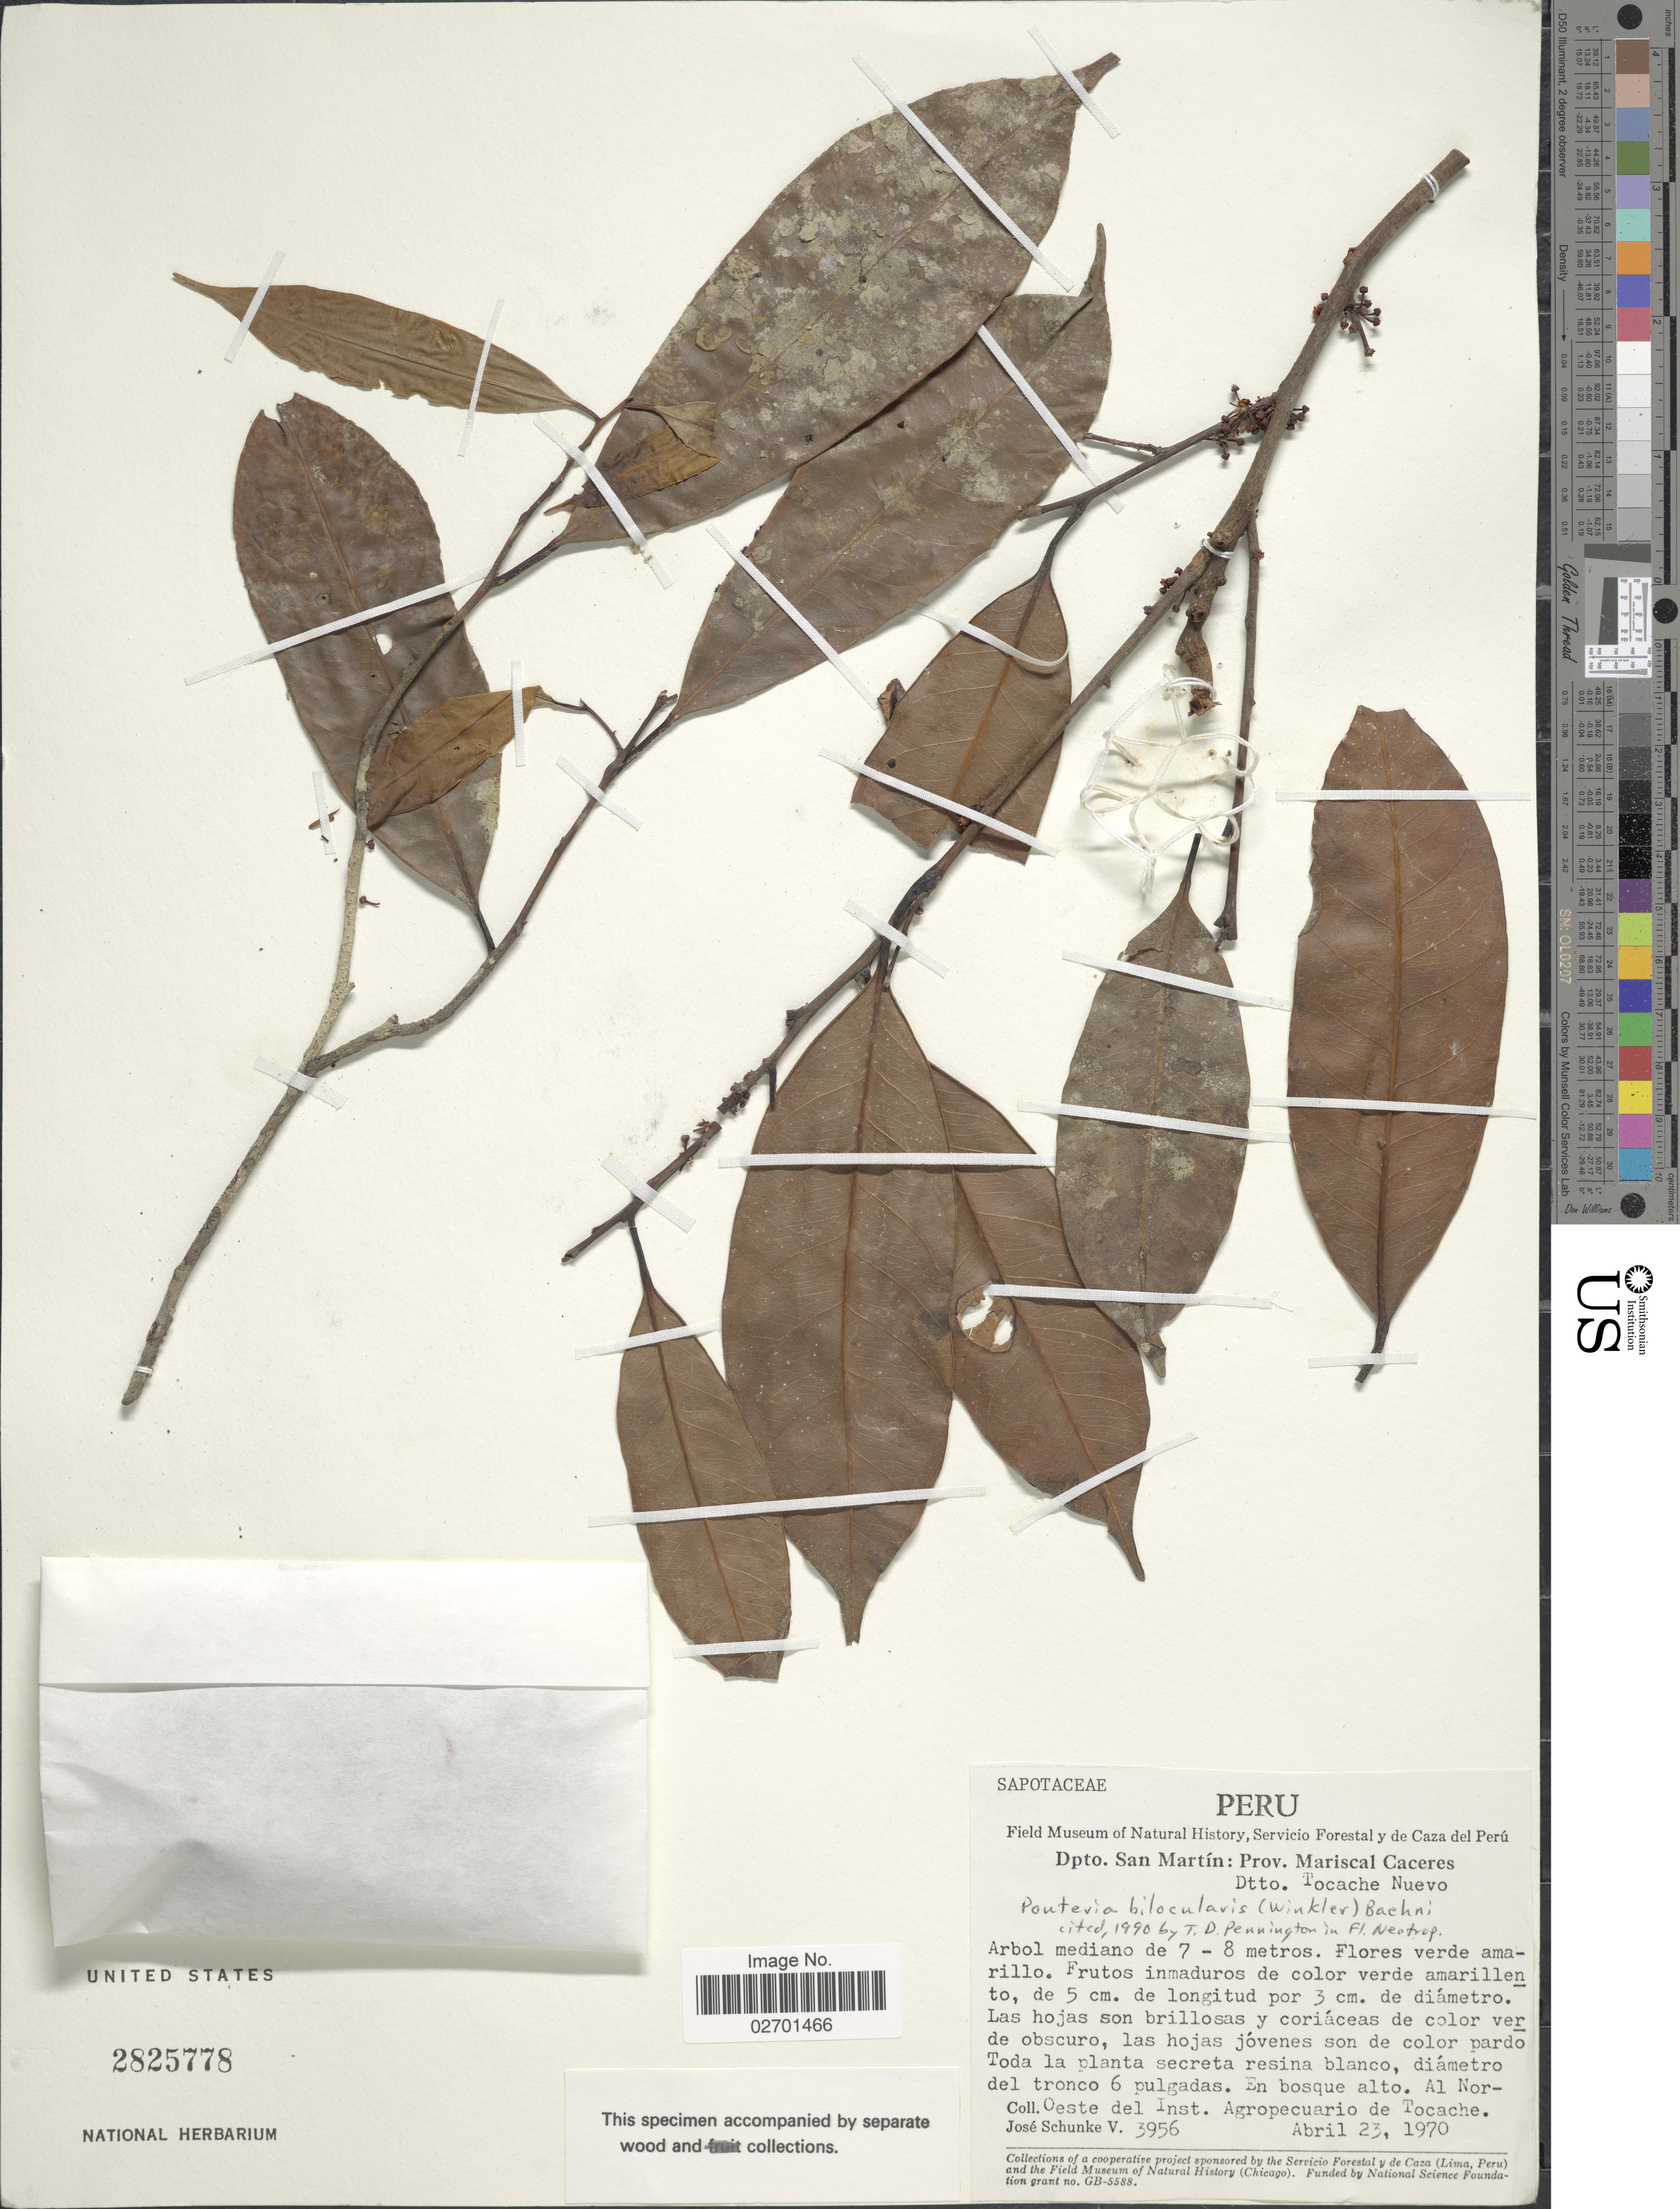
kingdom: Plantae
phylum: Tracheophyta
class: Magnoliopsida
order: Ericales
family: Sapotaceae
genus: Pouteria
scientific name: Pouteria bilocularis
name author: (H.J.P. Winkl.) Baehni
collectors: J. Schunke Vigo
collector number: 3956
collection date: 1970-04-23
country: Peru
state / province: San Martín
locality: Prov. Mariscal Caceres, Dtto. Tocache Nuevo, Al Nor-Oeste del Inst. Agropecuario de Tocache.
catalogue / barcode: US 2825778